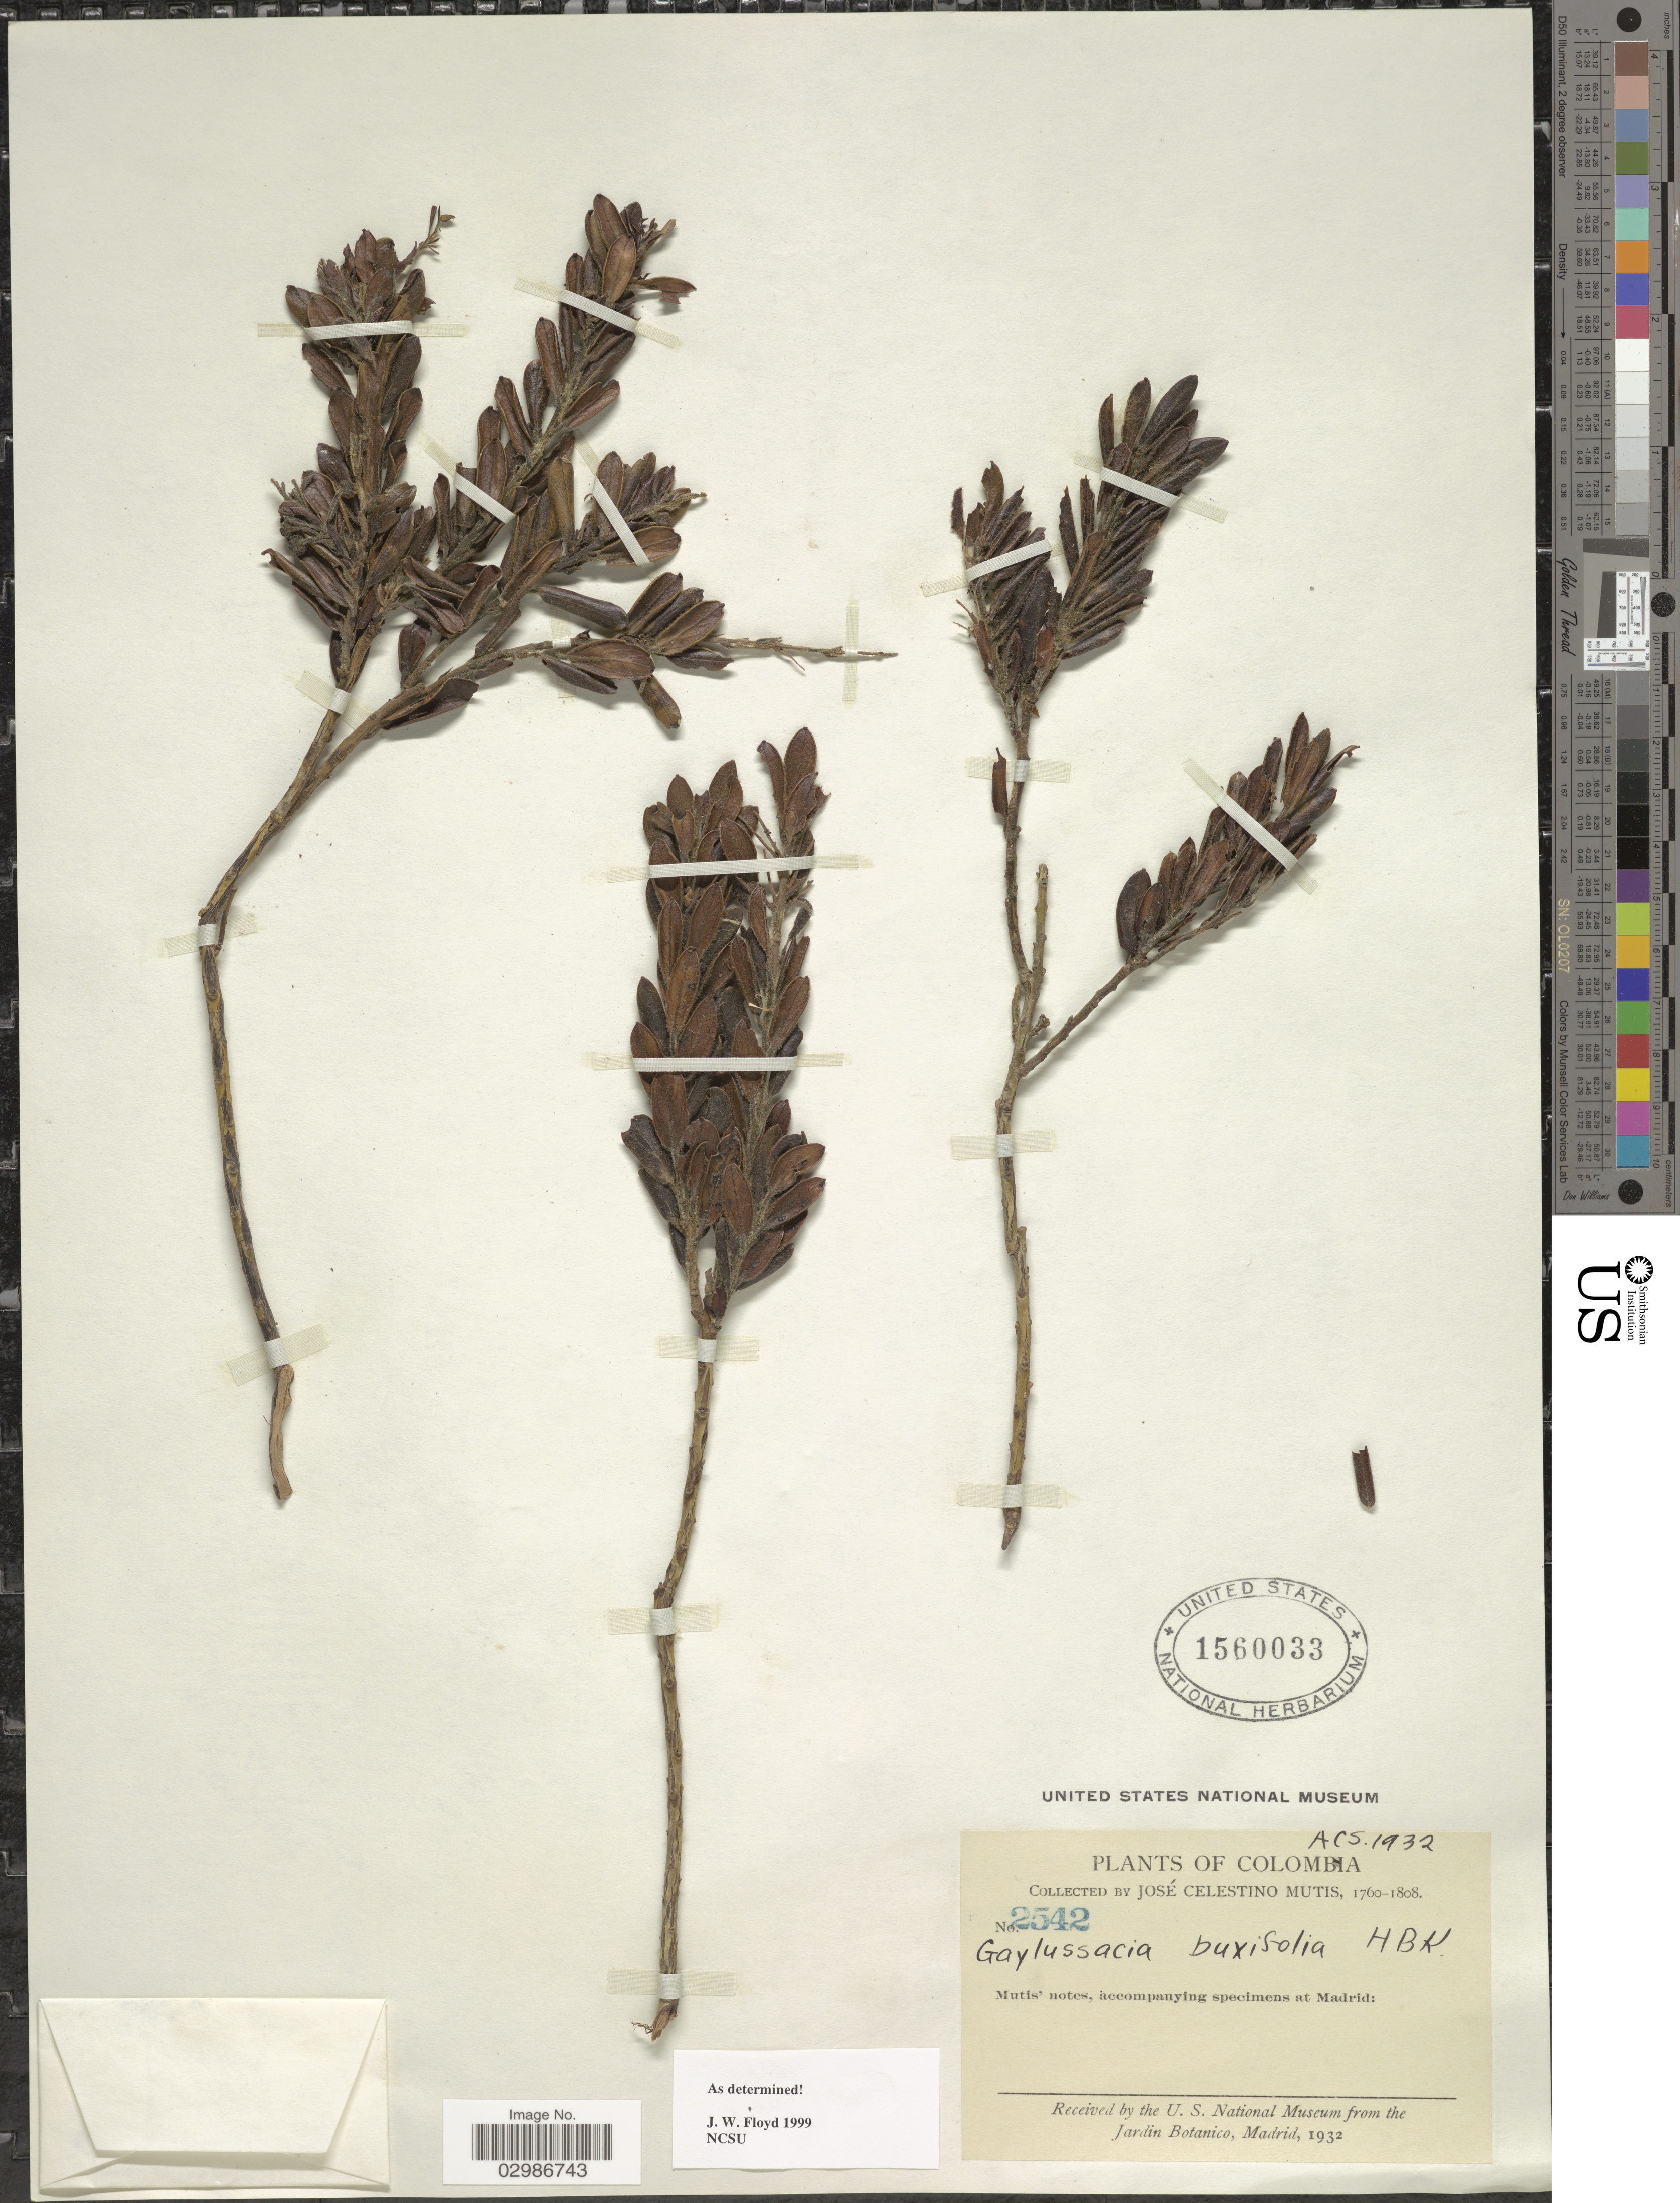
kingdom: Plantae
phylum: Tracheophyta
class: Magnoliopsida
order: Ericales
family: Ericaceae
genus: Gaylussacia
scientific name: Gaylussacia buxifolia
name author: Kunth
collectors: J. C. B. Mutis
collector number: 2542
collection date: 1760/1808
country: Colombia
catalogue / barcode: US 1560033